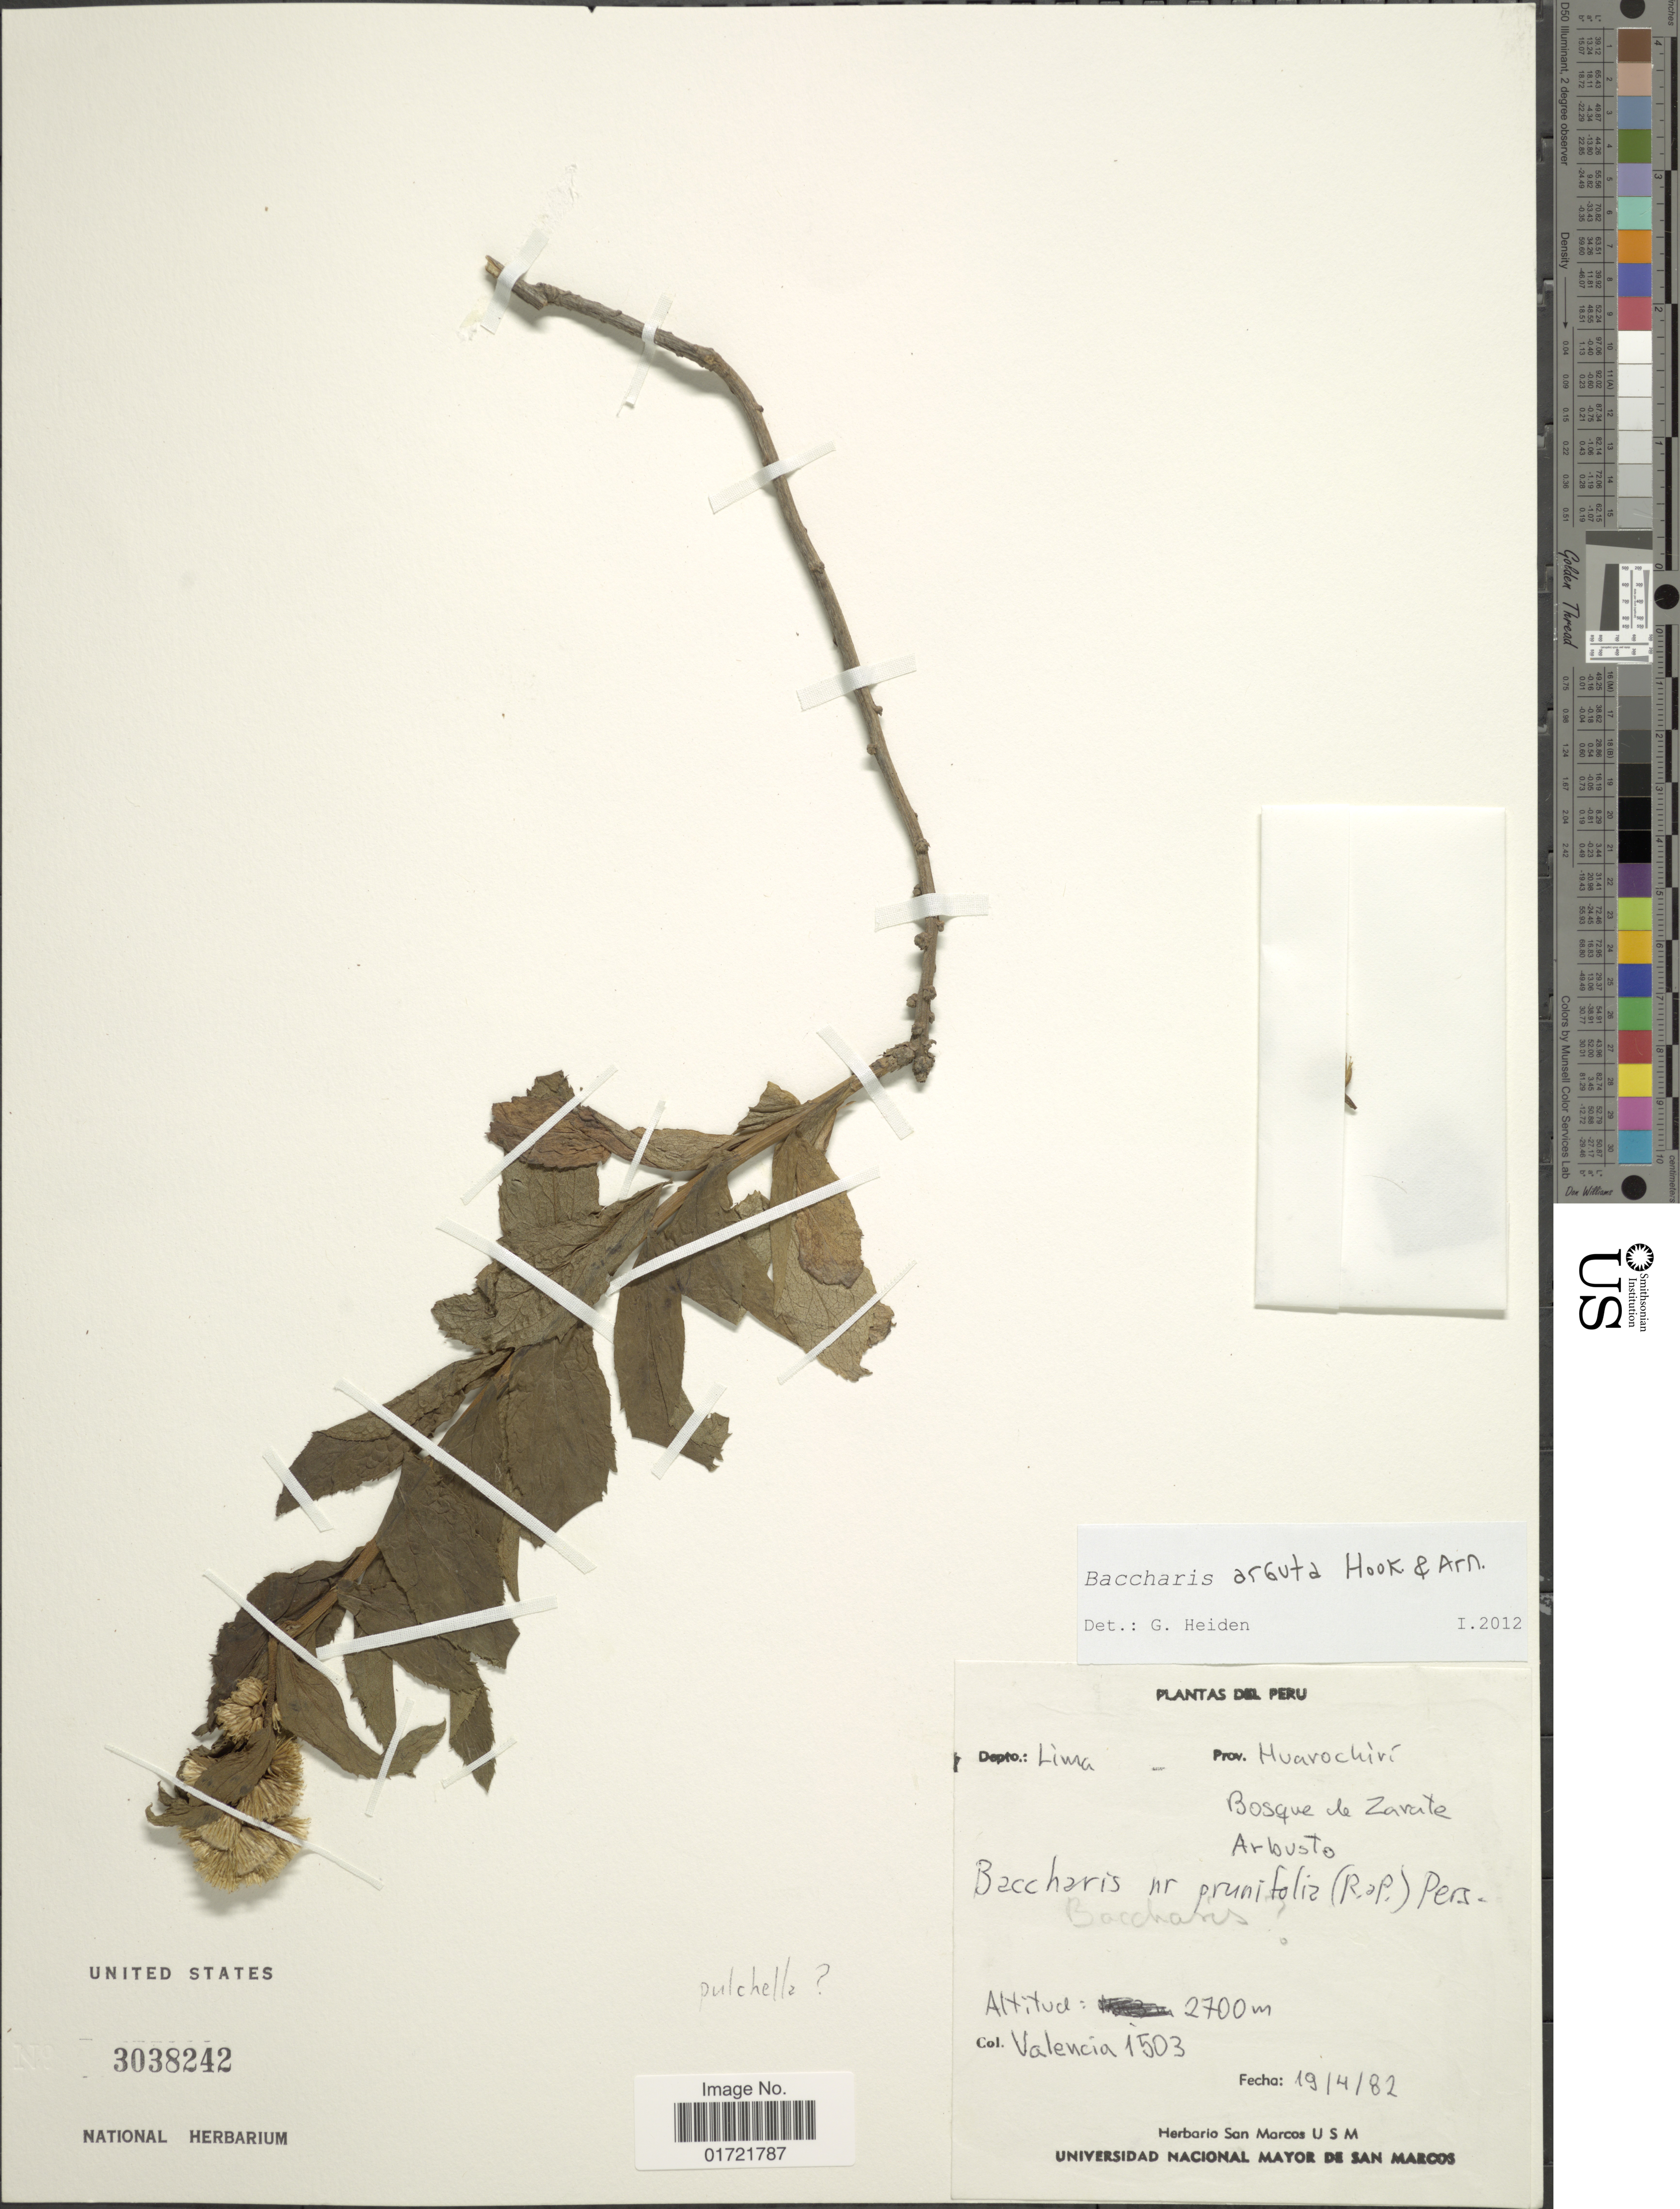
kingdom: Plantae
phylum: Tracheophyta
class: Magnoliopsida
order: Asterales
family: Asteraceae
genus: Baccharis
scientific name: Baccharis arguta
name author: Gillies ex Hook. & Arn.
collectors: -. Valencia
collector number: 1503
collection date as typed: Transcribed d/m/y: 19/4/82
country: Peru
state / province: Lima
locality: Depto. Lima, Prov. Huarochiri, Bosque de Zarate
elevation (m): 2700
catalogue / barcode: US 3038242